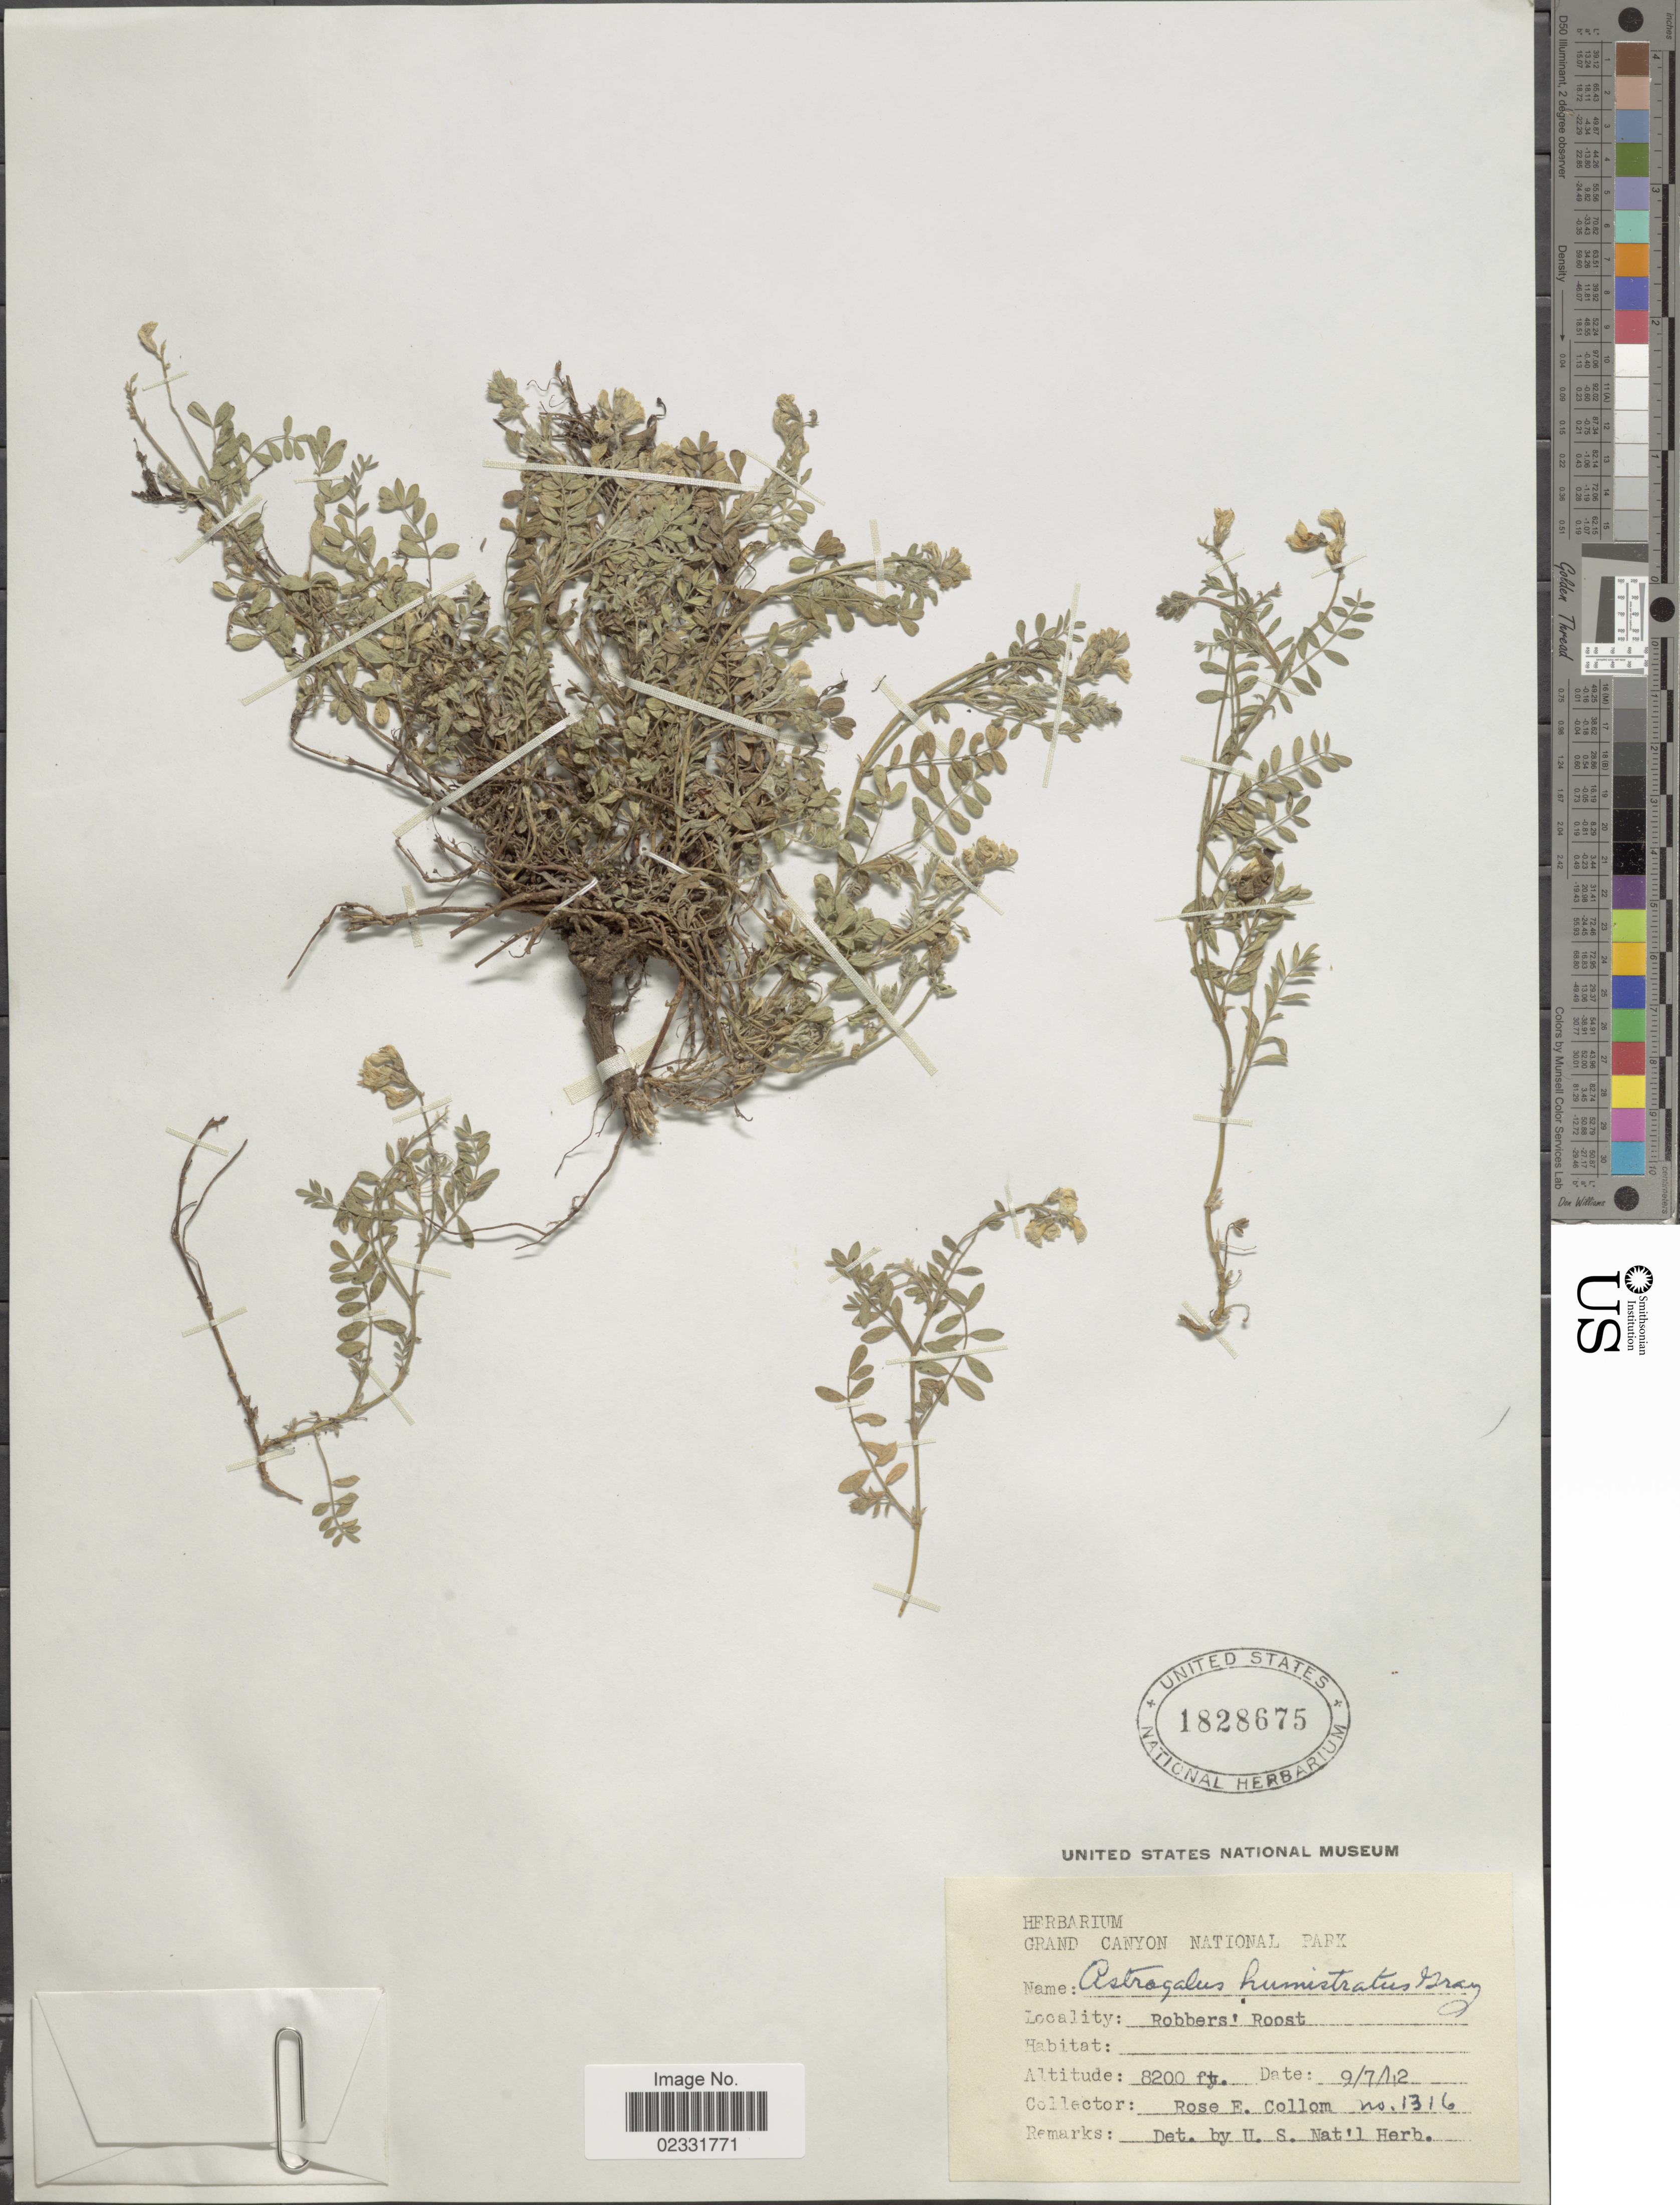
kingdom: Plantae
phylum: Tracheophyta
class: Magnoliopsida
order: Fabales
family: Fabaceae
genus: Astragalus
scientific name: Astragalus humistratus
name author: A. Gray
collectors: R. E. Collom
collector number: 1316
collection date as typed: Transcribed d/m/y: 7/9/42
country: United States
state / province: Utah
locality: Robbers' Roost.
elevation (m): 2499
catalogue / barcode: US 1828675